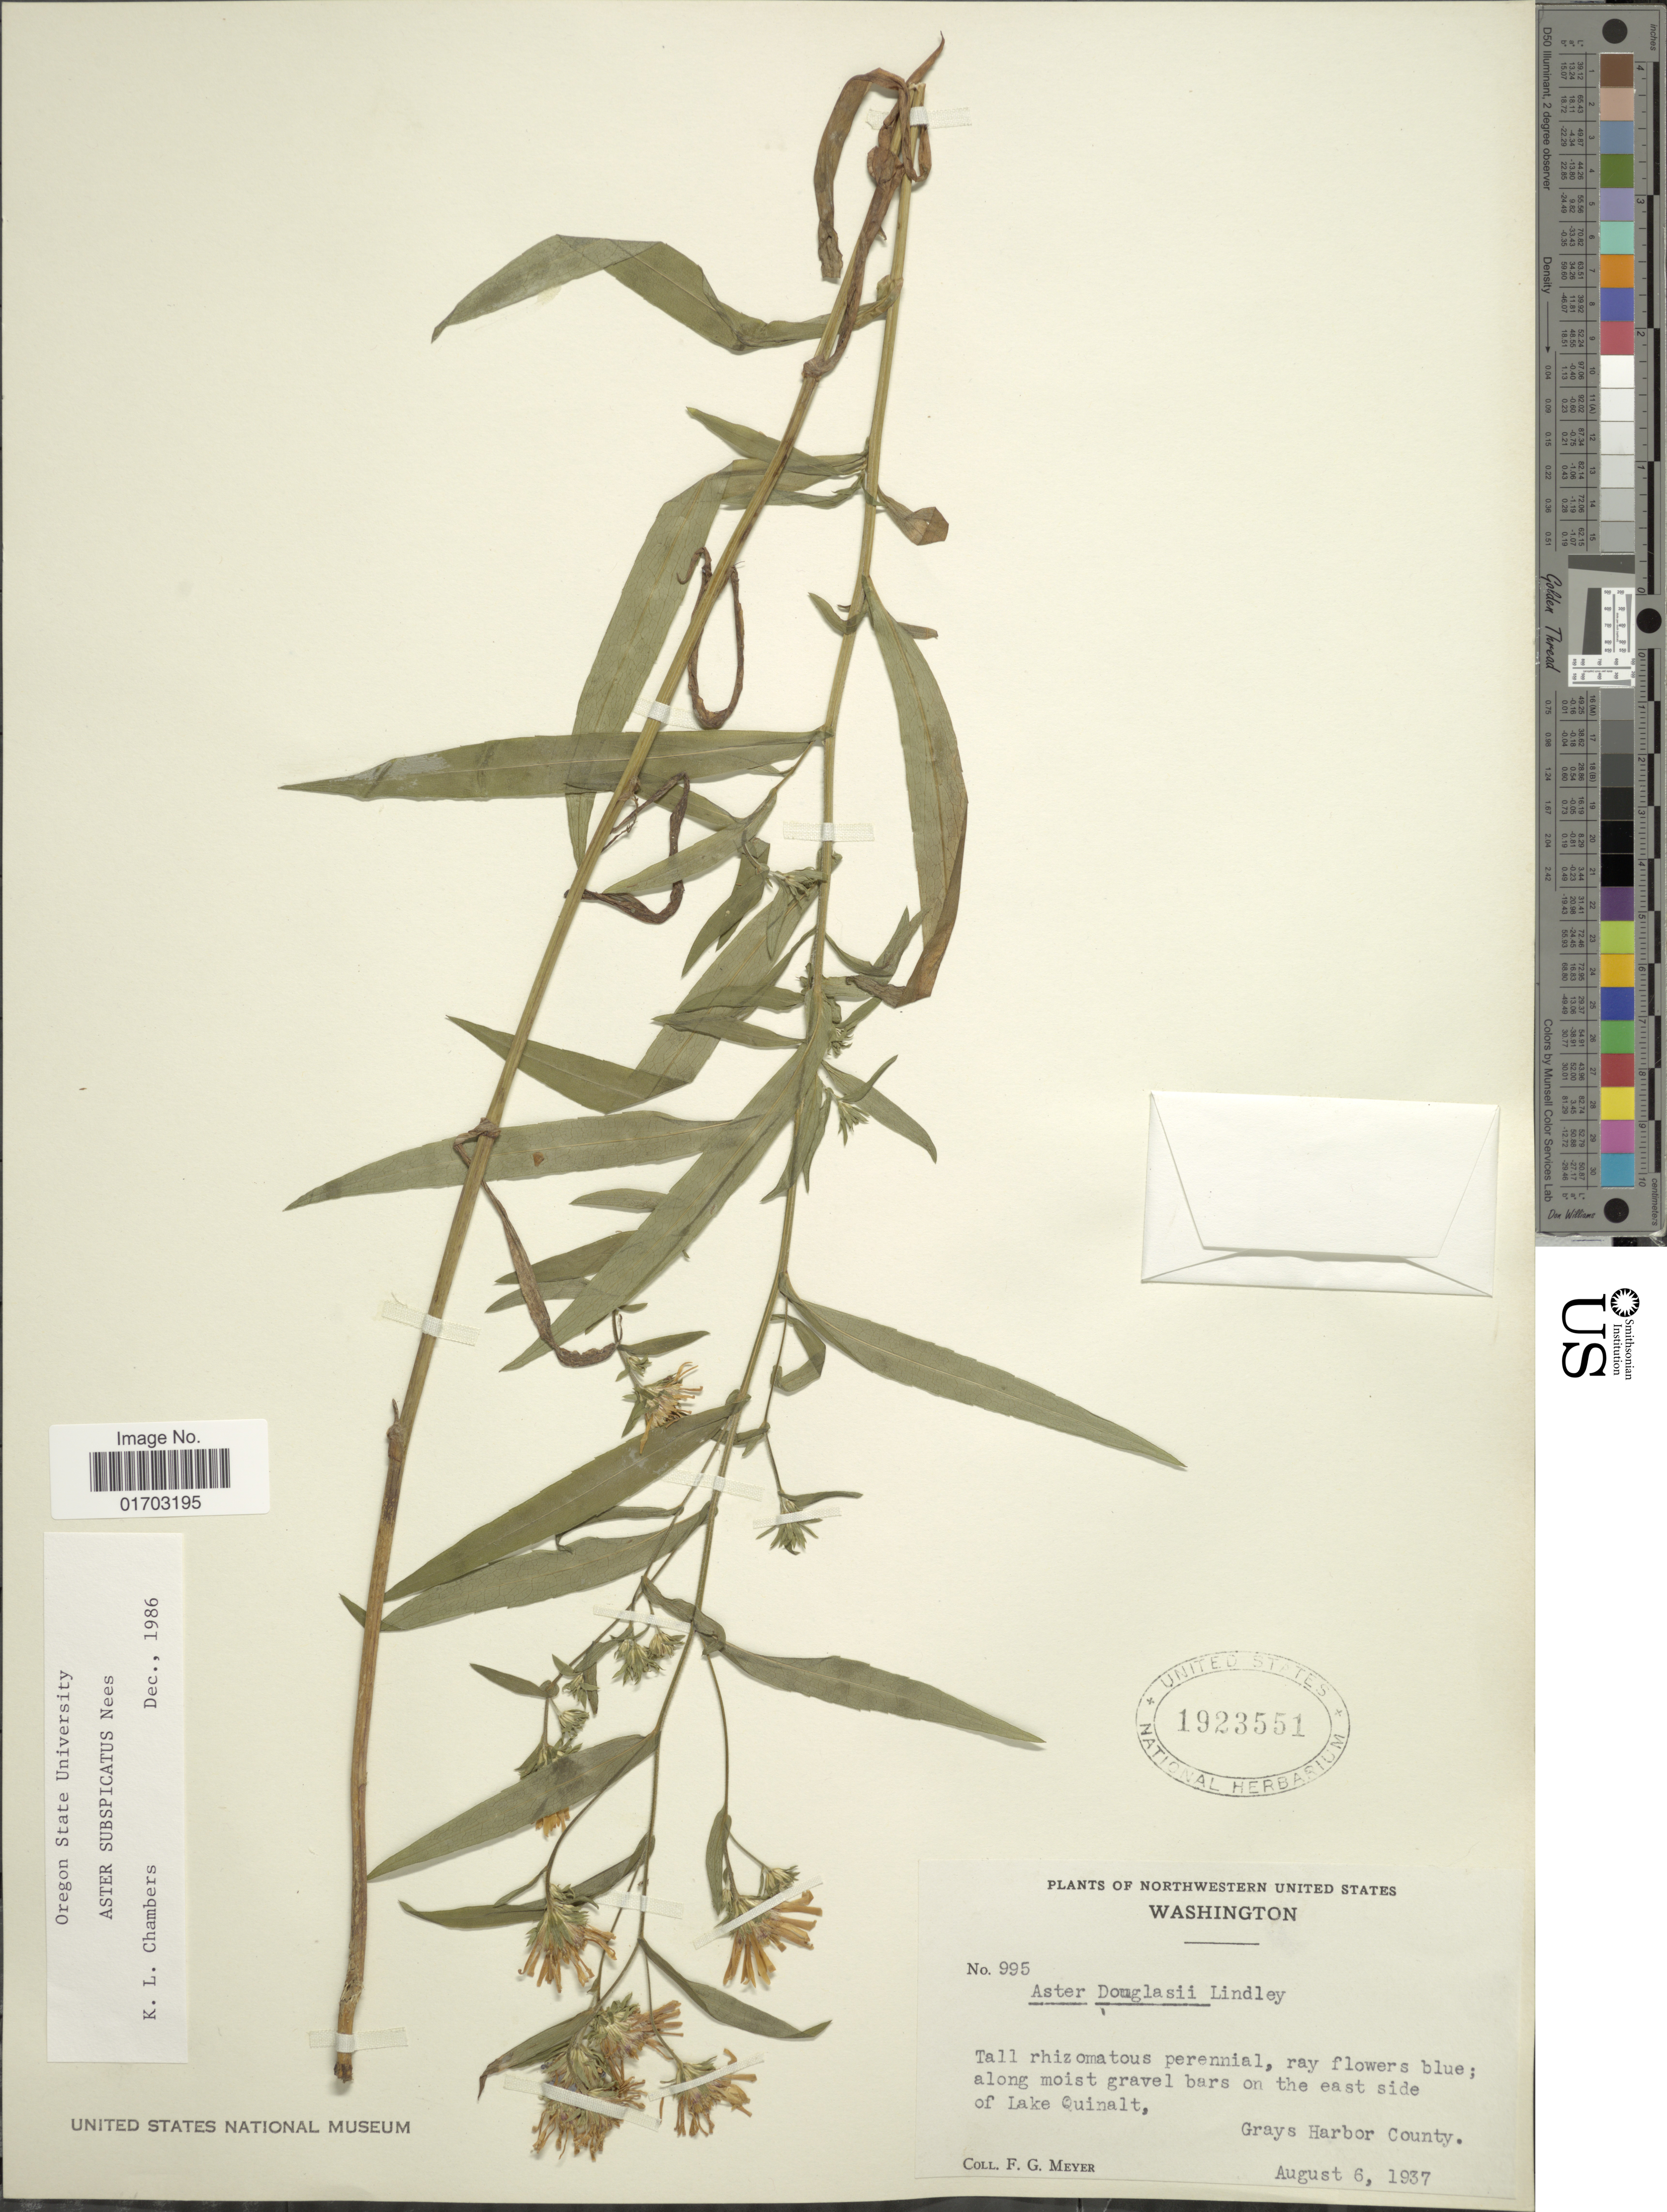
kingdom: Plantae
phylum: Tracheophyta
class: Magnoliopsida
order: Asterales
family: Asteraceae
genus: Symphyotrichum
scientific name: Symphyotrichum subspicatum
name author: (Nees) G.L. Nesom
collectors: F. G. Meyer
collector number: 995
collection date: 1937-08-06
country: United States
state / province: Washington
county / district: Grays Harbor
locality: Along moist gravel bars on the east side of Lake Quinalt, Grays Harbor County.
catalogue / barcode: US 1923551